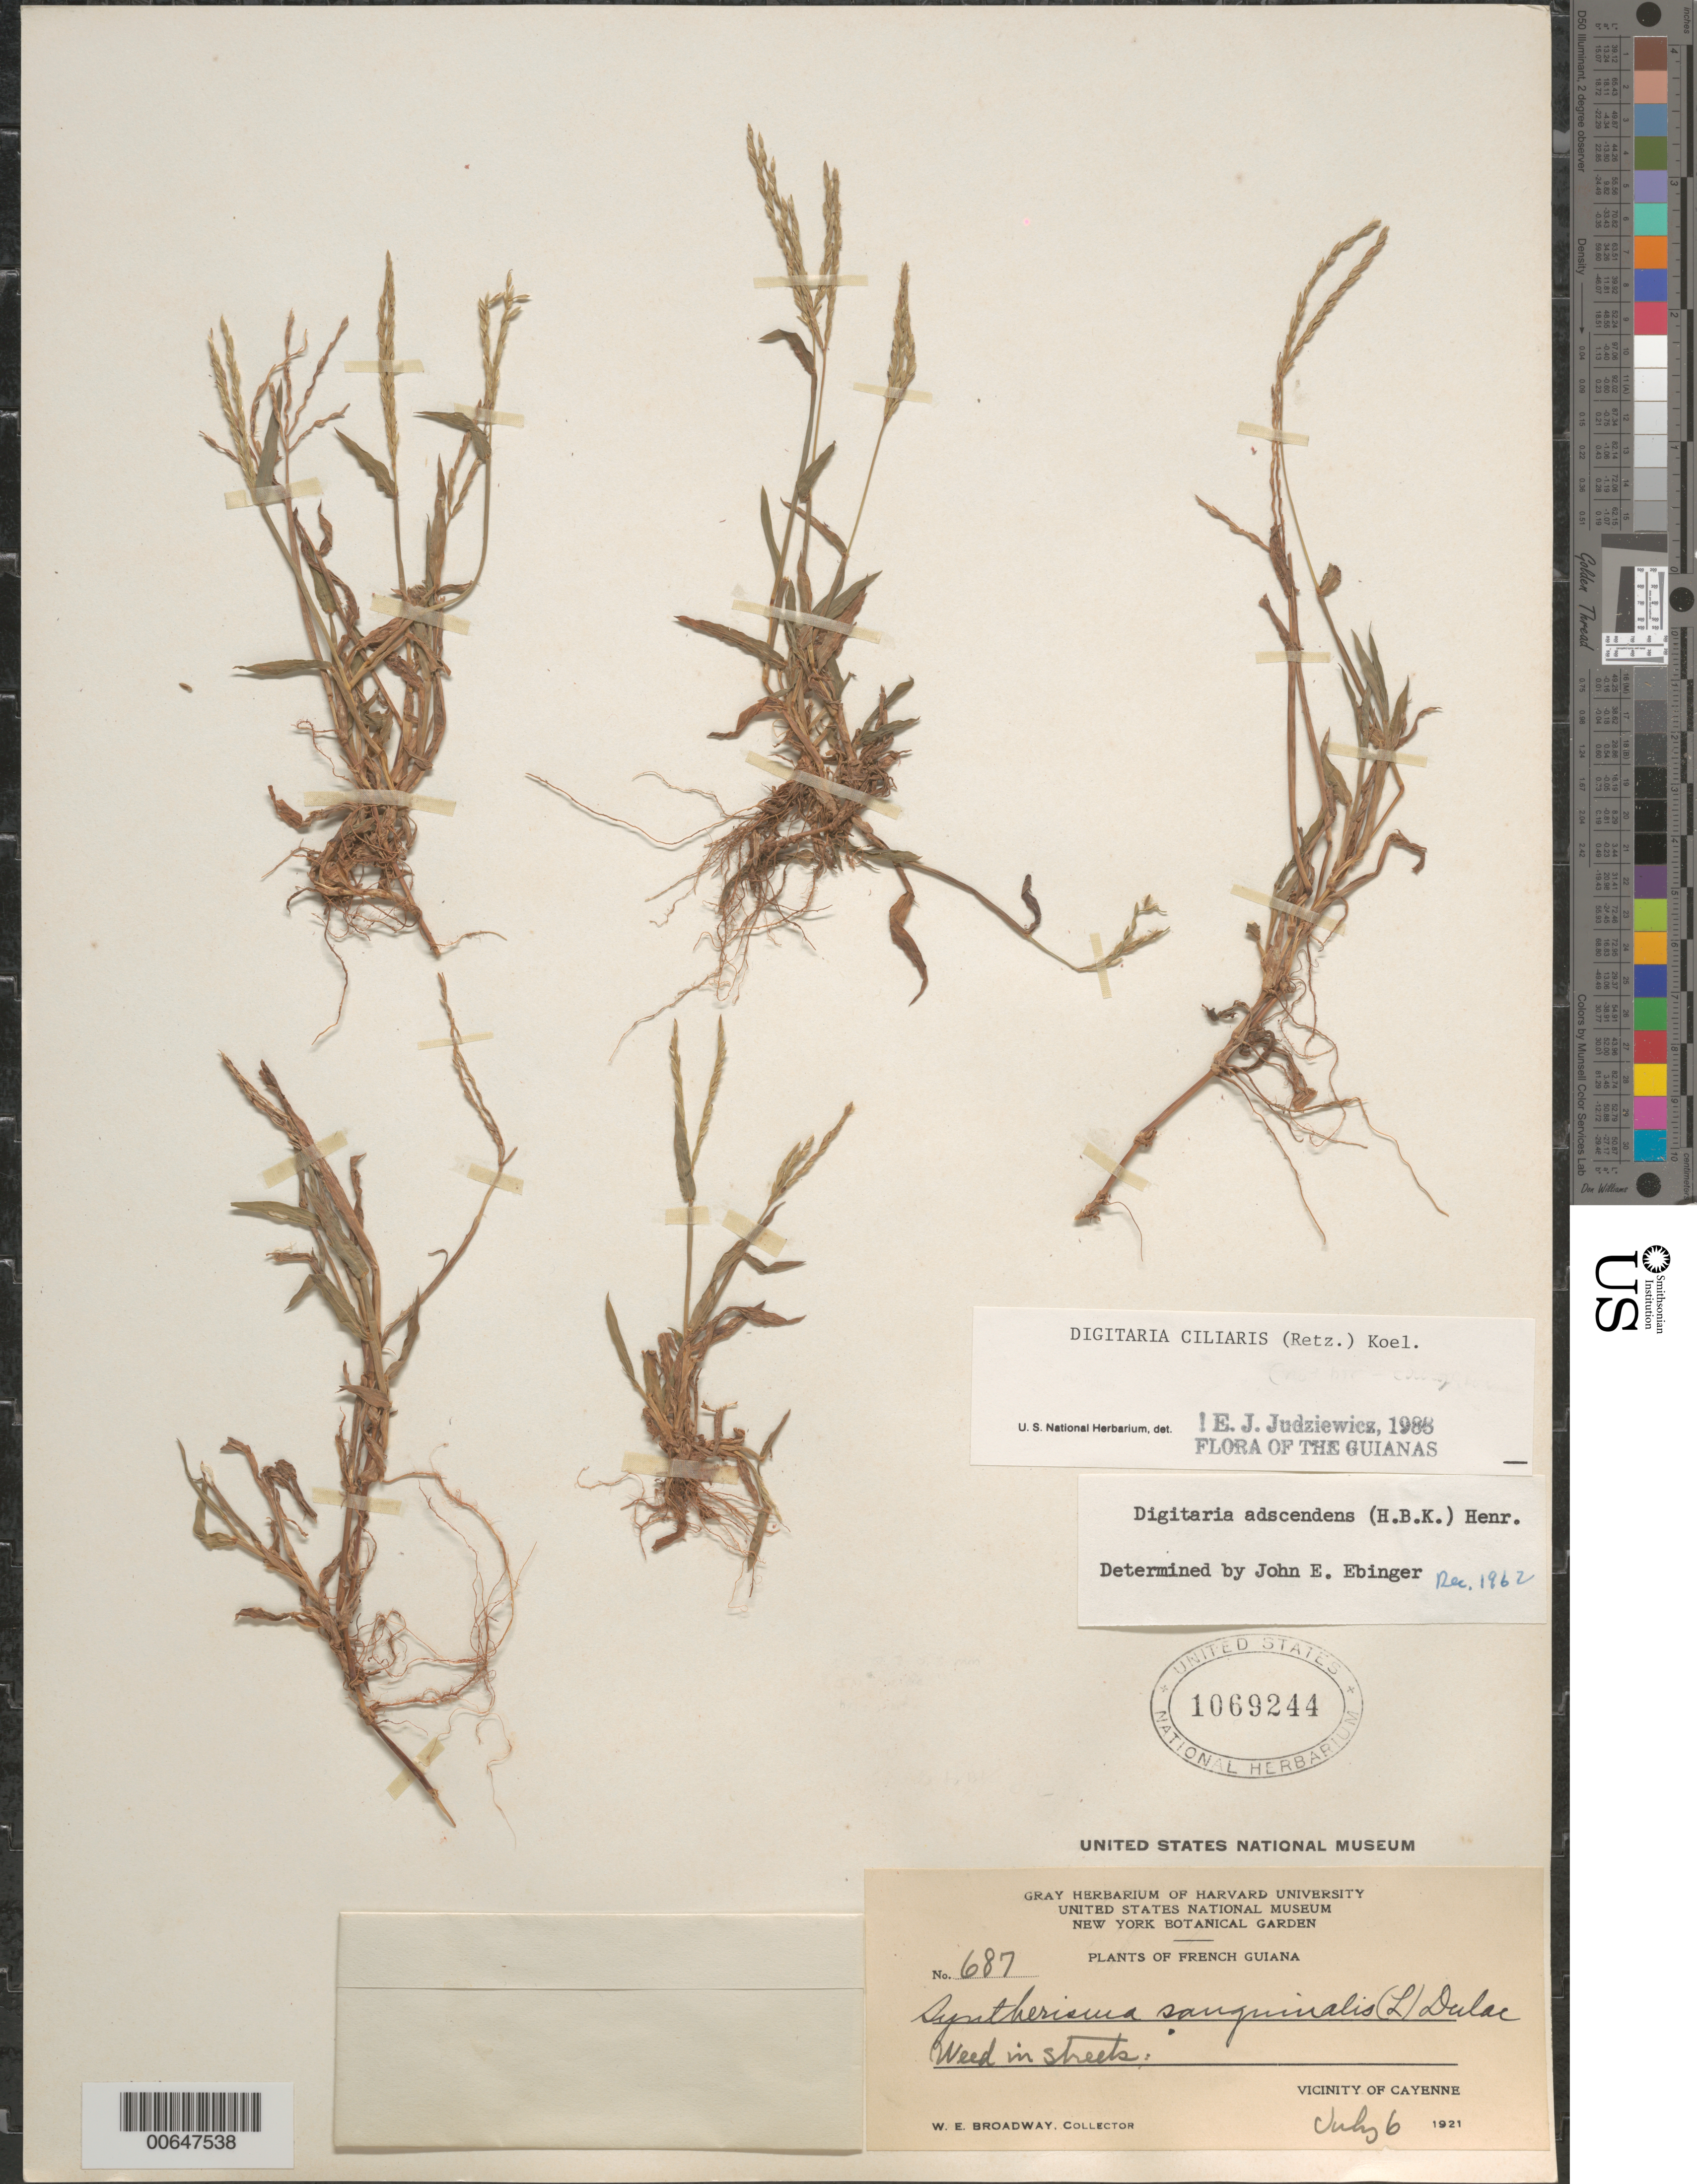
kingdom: Plantae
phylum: Tracheophyta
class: Liliopsida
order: Poales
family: Poaceae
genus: Digitaria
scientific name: Digitaria ciliaris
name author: (Retz.) Koeler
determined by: Judziewicz, E. J.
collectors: W. E. Broadway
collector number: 687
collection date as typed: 6-Jul-21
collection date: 1921-07-06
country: French Guiana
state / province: Cayenne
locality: Cayenne, vic.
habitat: Weeds in streets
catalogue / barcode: US 1069244